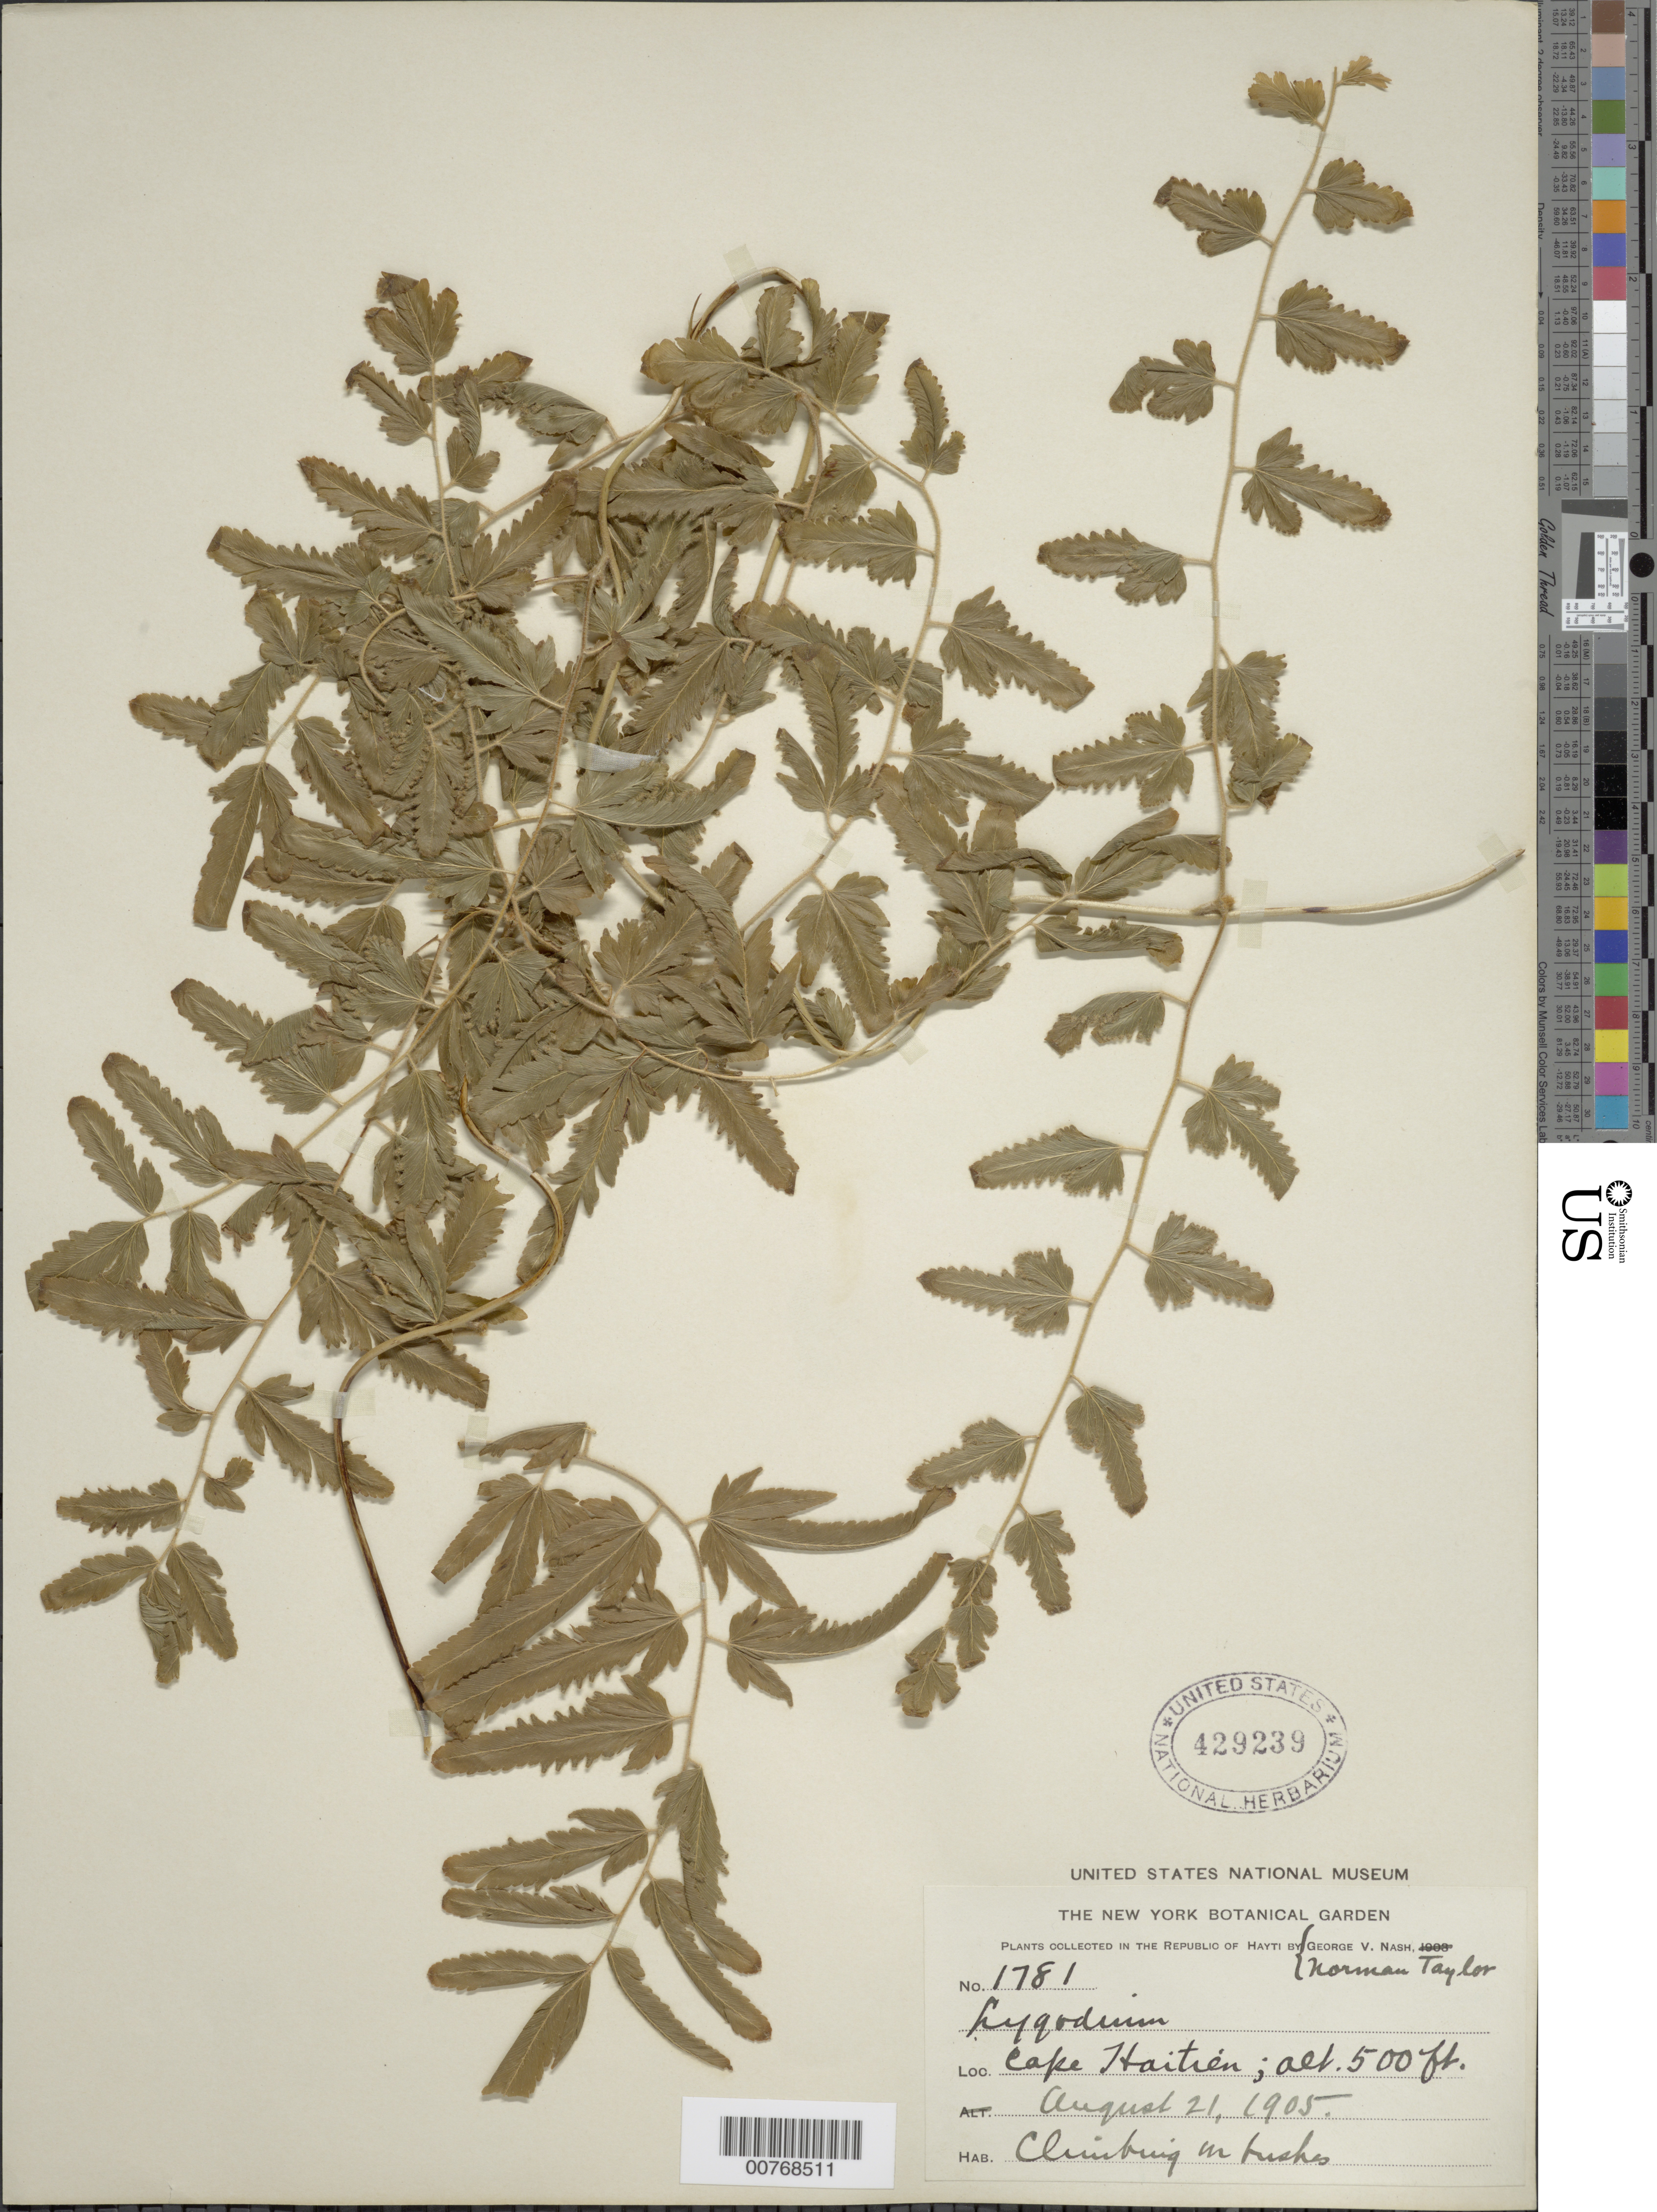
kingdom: Plantae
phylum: Tracheophyta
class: Polypodiopsida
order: Schizaeales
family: Lygodiaceae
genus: Lygodium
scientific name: Lygodium venustum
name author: Sw.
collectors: G. V. Nash & N. Taylor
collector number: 1781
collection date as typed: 21 Aug 1905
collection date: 1905-08-21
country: Haiti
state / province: Nord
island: Hispaniola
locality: Cape Haitien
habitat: Climbing in bush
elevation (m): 152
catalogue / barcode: US 429239